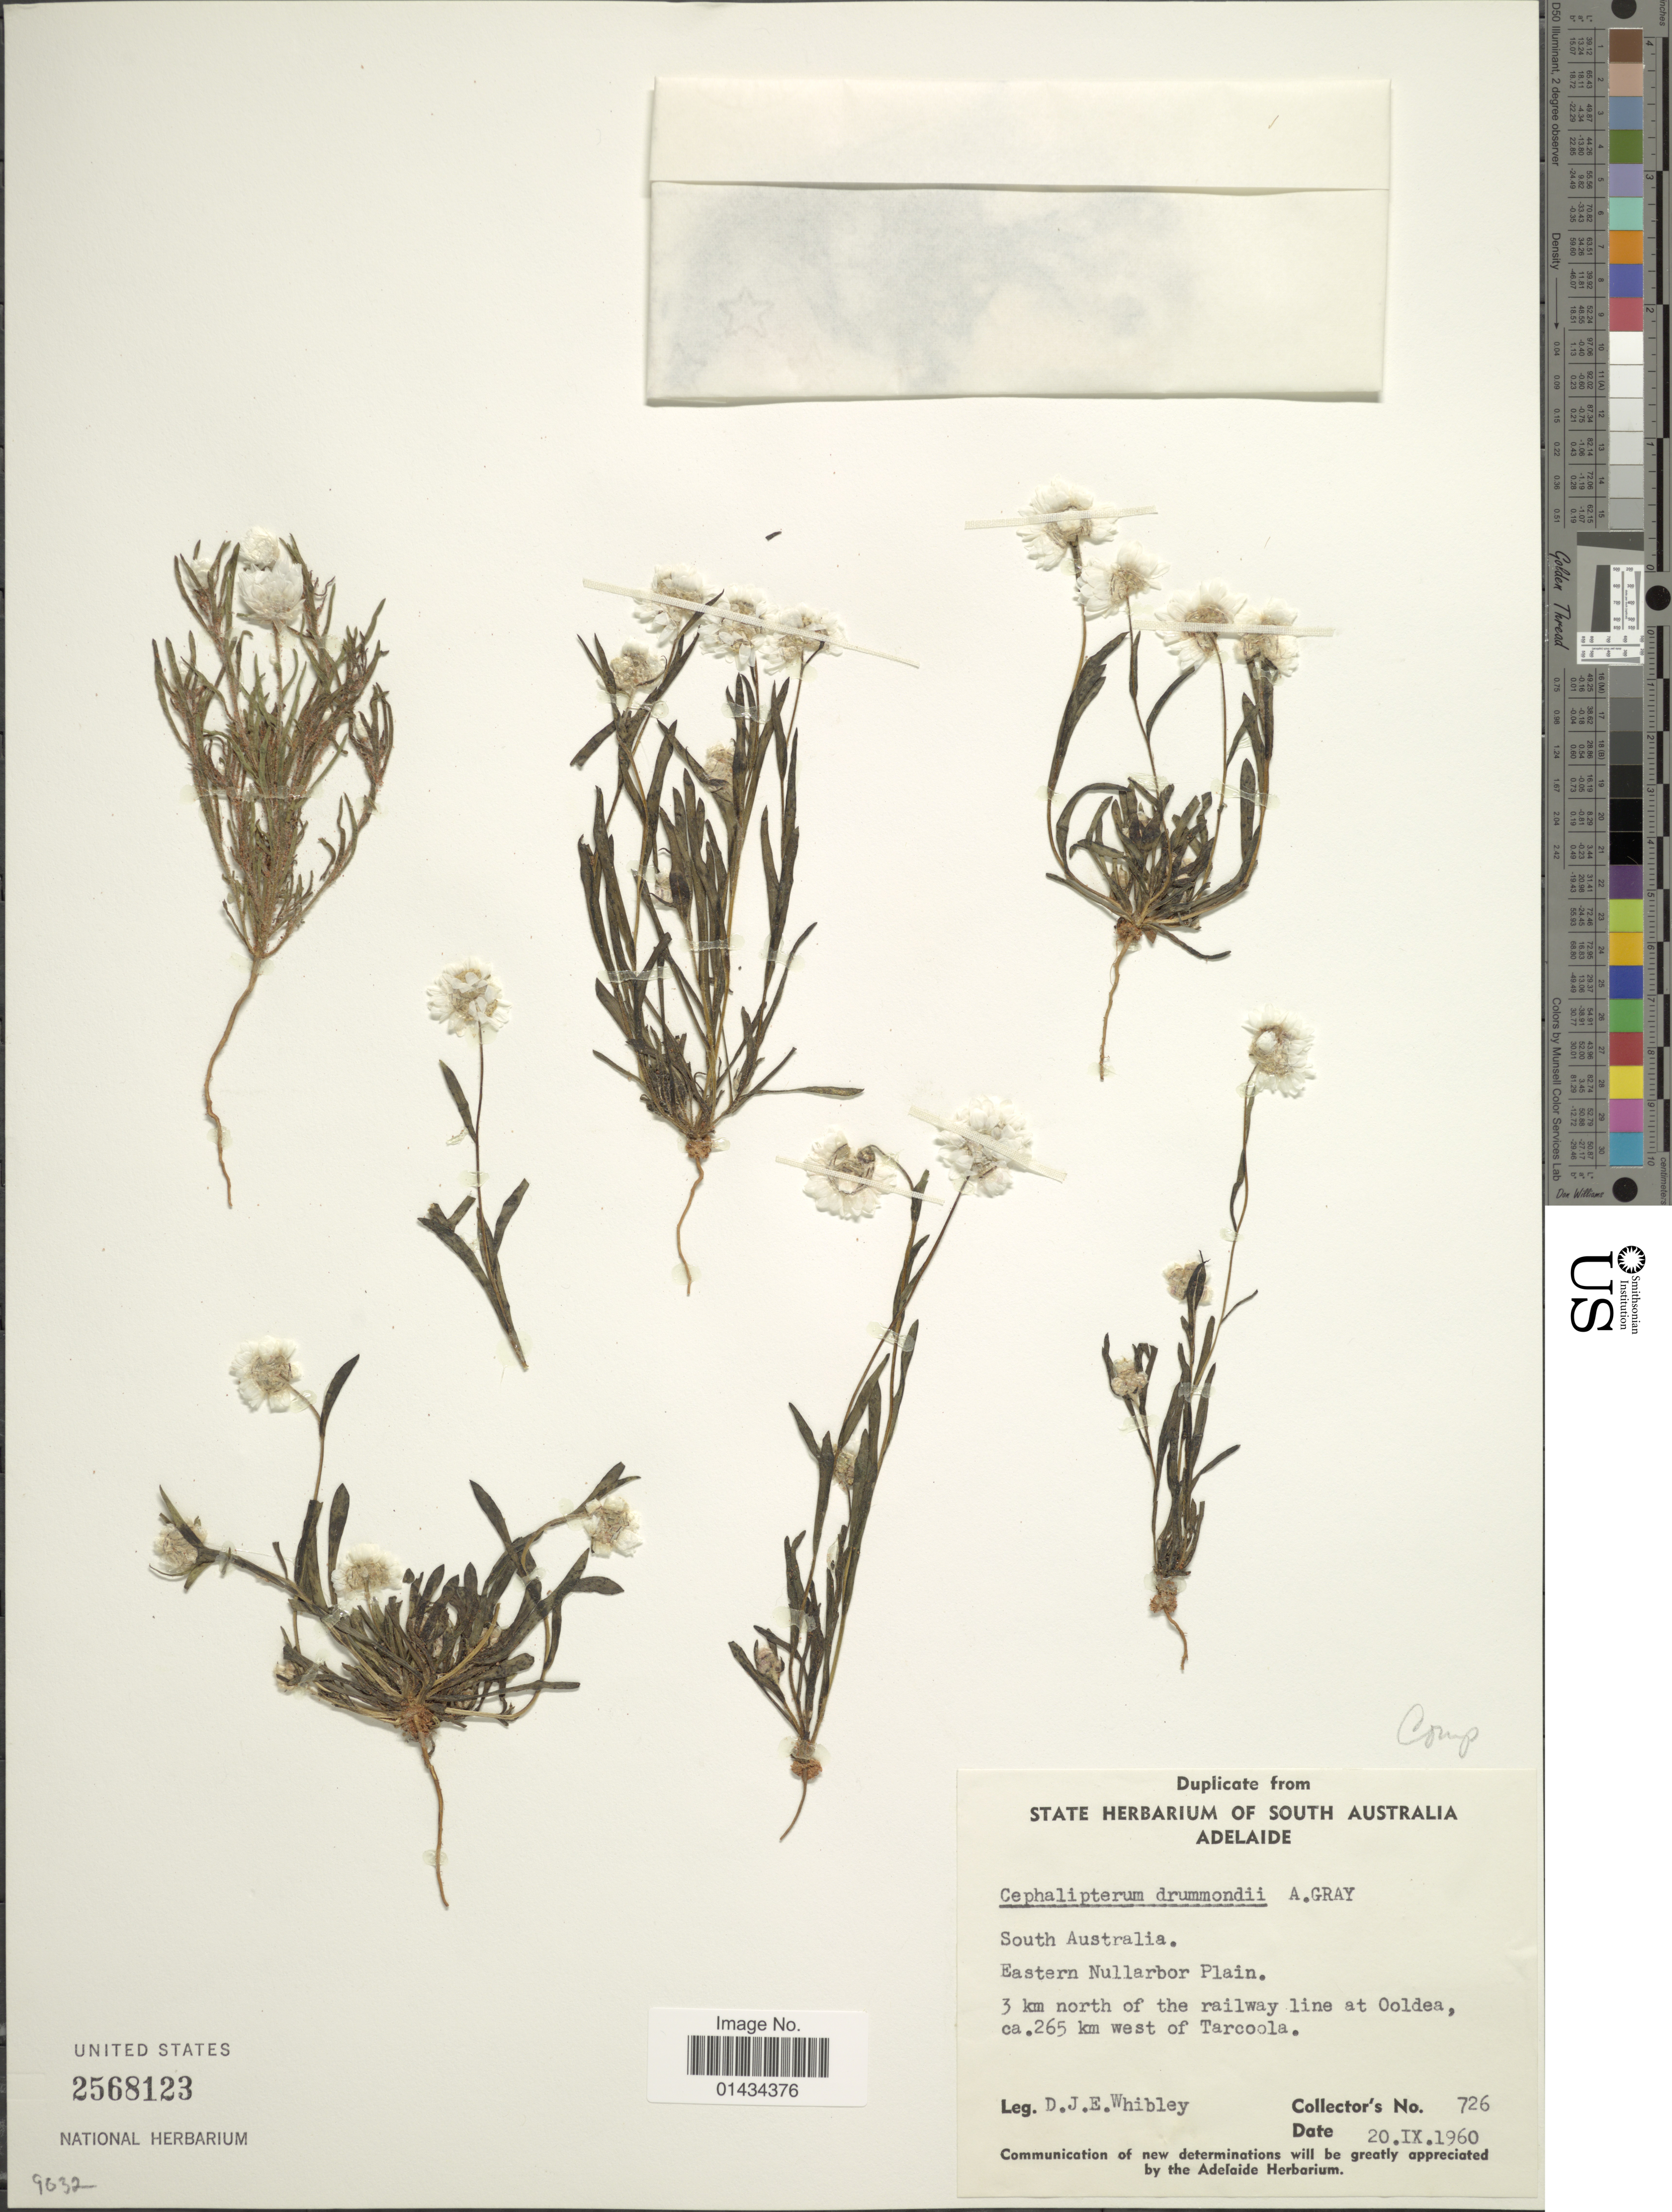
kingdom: Plantae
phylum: Tracheophyta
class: Magnoliopsida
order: Asterales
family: Asteraceae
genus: Cephalipterum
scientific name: Cephalipterum drummondii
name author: A. Gray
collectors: D. Whibley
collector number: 726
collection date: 1960-09-20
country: Australia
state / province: South Australia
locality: Eastern Nullarbor Plain, 3 km north of the railway line at Ooldea, ca. 265 km west of Tarcoola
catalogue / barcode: US 2568123